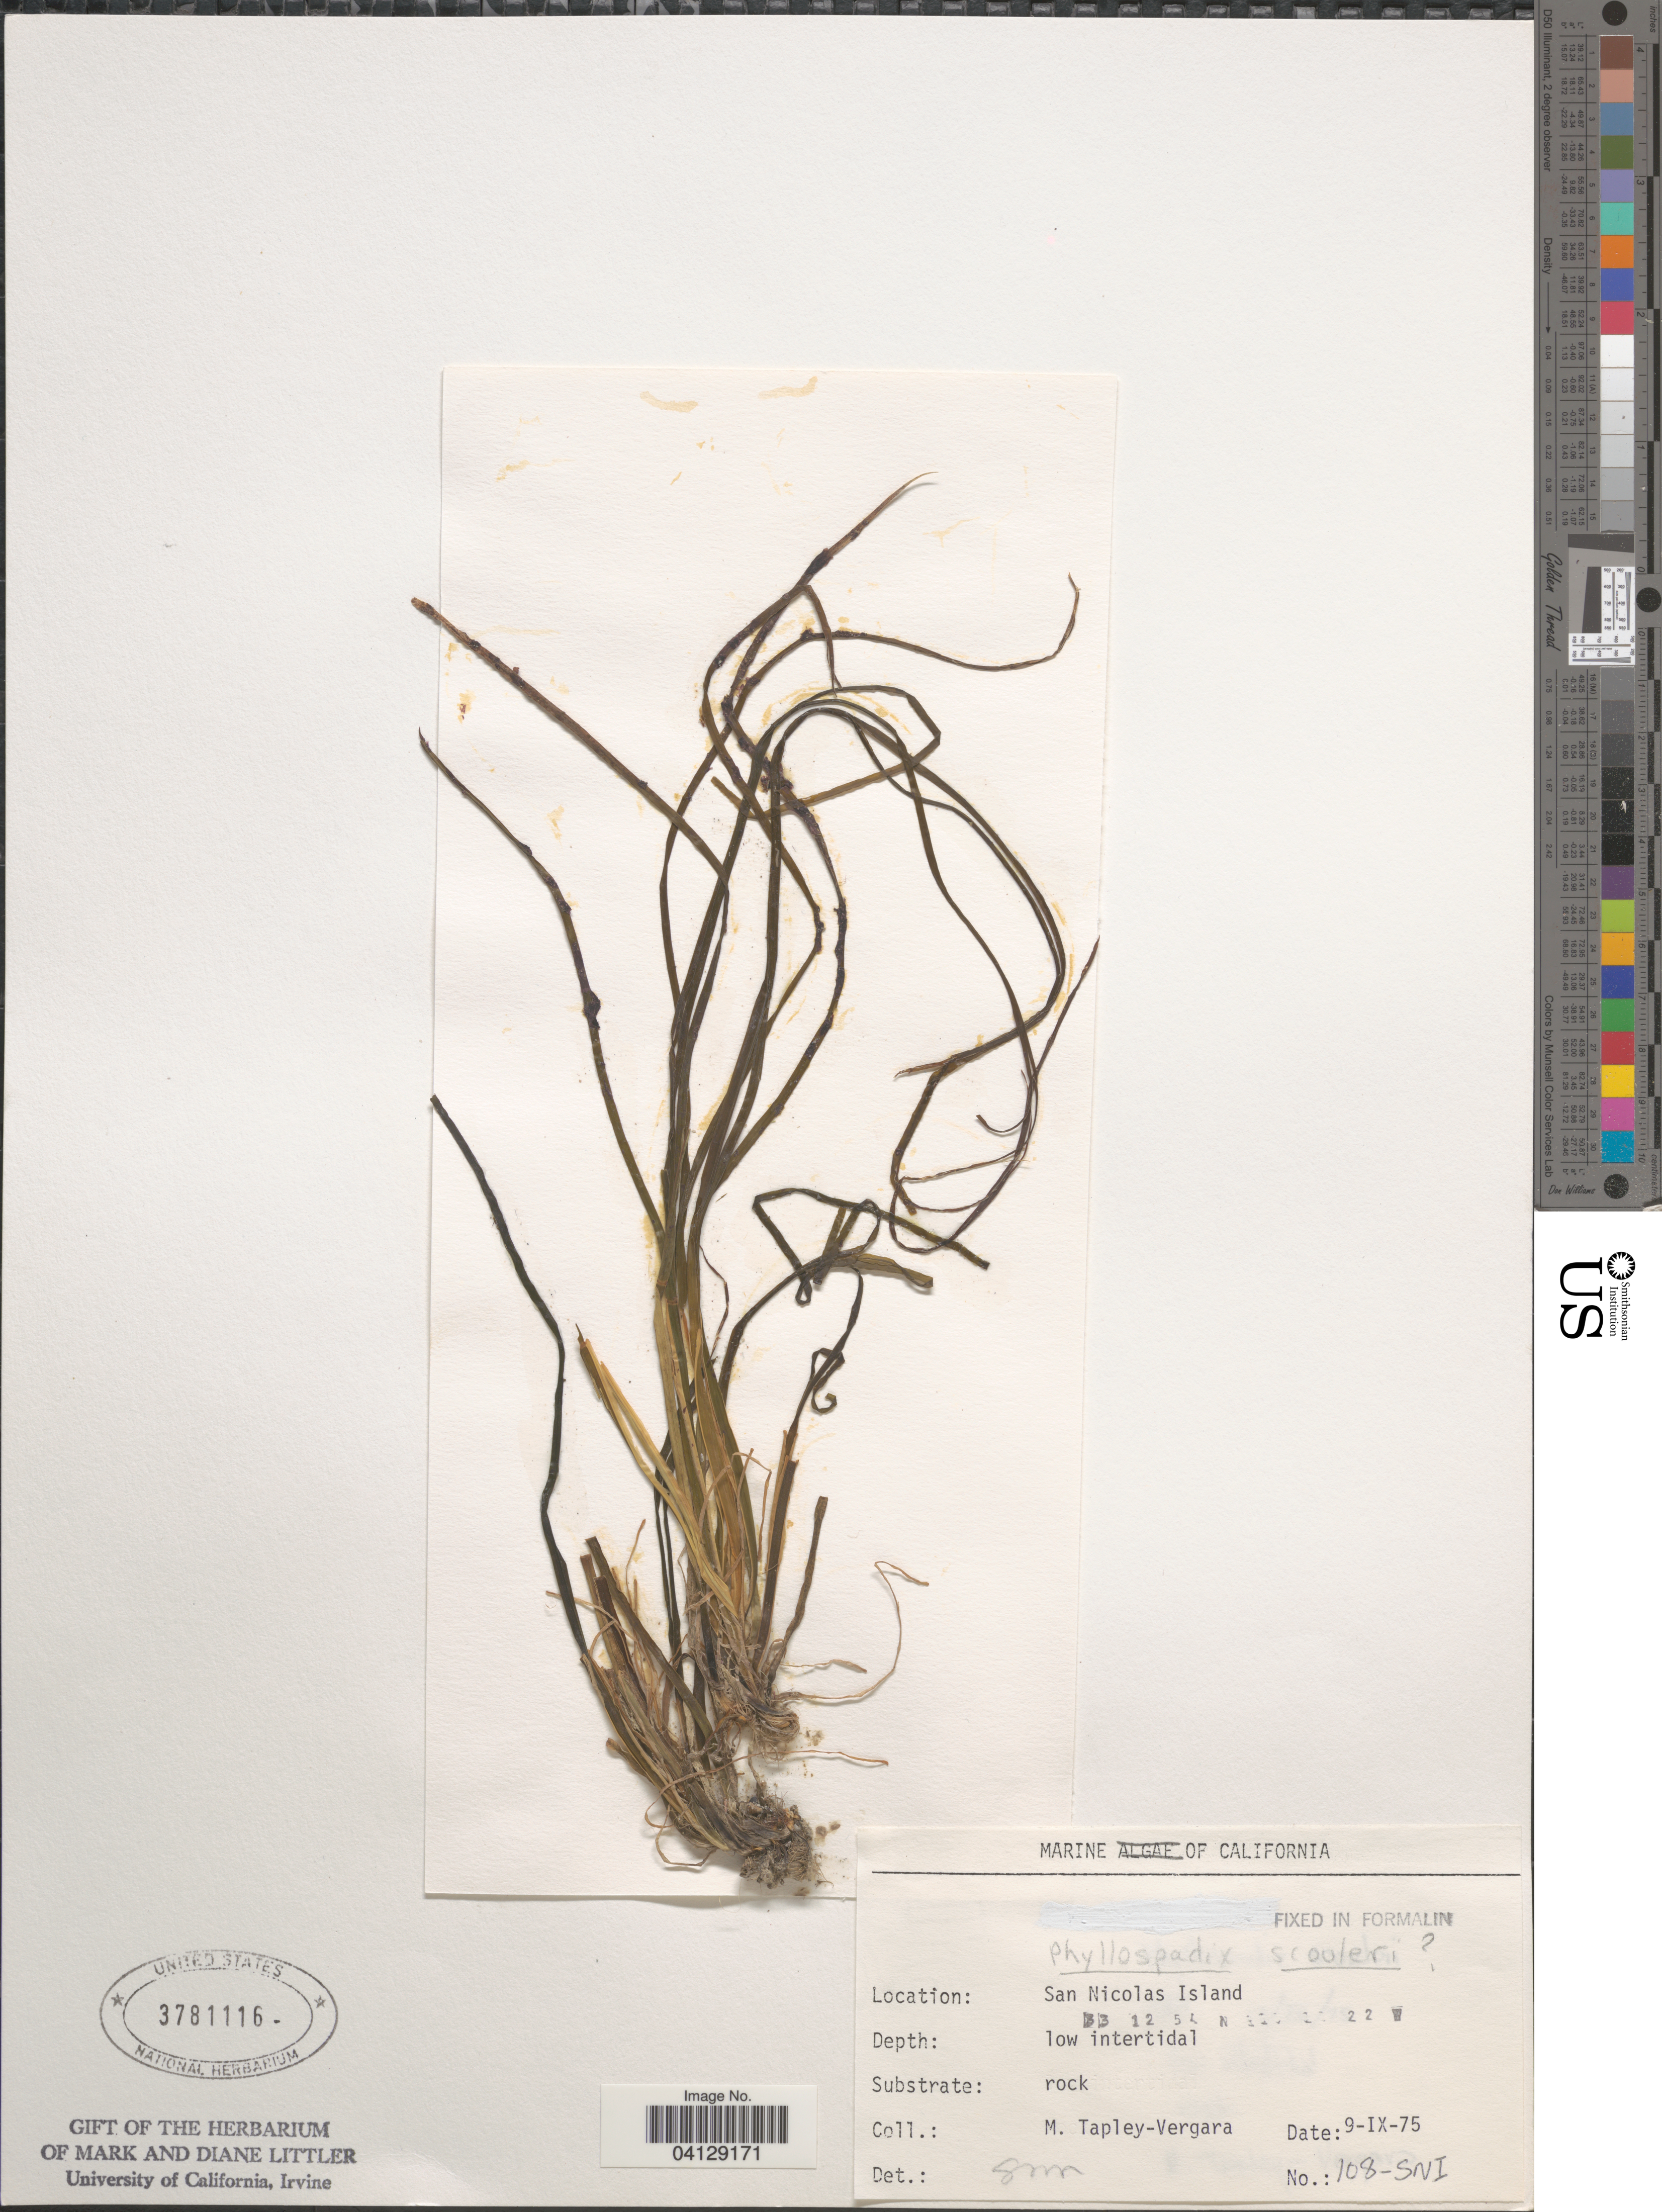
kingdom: Plantae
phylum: Tracheophyta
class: Liliopsida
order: Alismatales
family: Zosteraceae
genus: Phyllospadix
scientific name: Phyllospadix scouleri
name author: Hook.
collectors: M. Tapley-Vergara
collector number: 108-SNI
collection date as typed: Transcribed d/m/y: 9/9/75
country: United States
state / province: California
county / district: Ventura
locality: San Nicolas Island.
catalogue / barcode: US 3781116